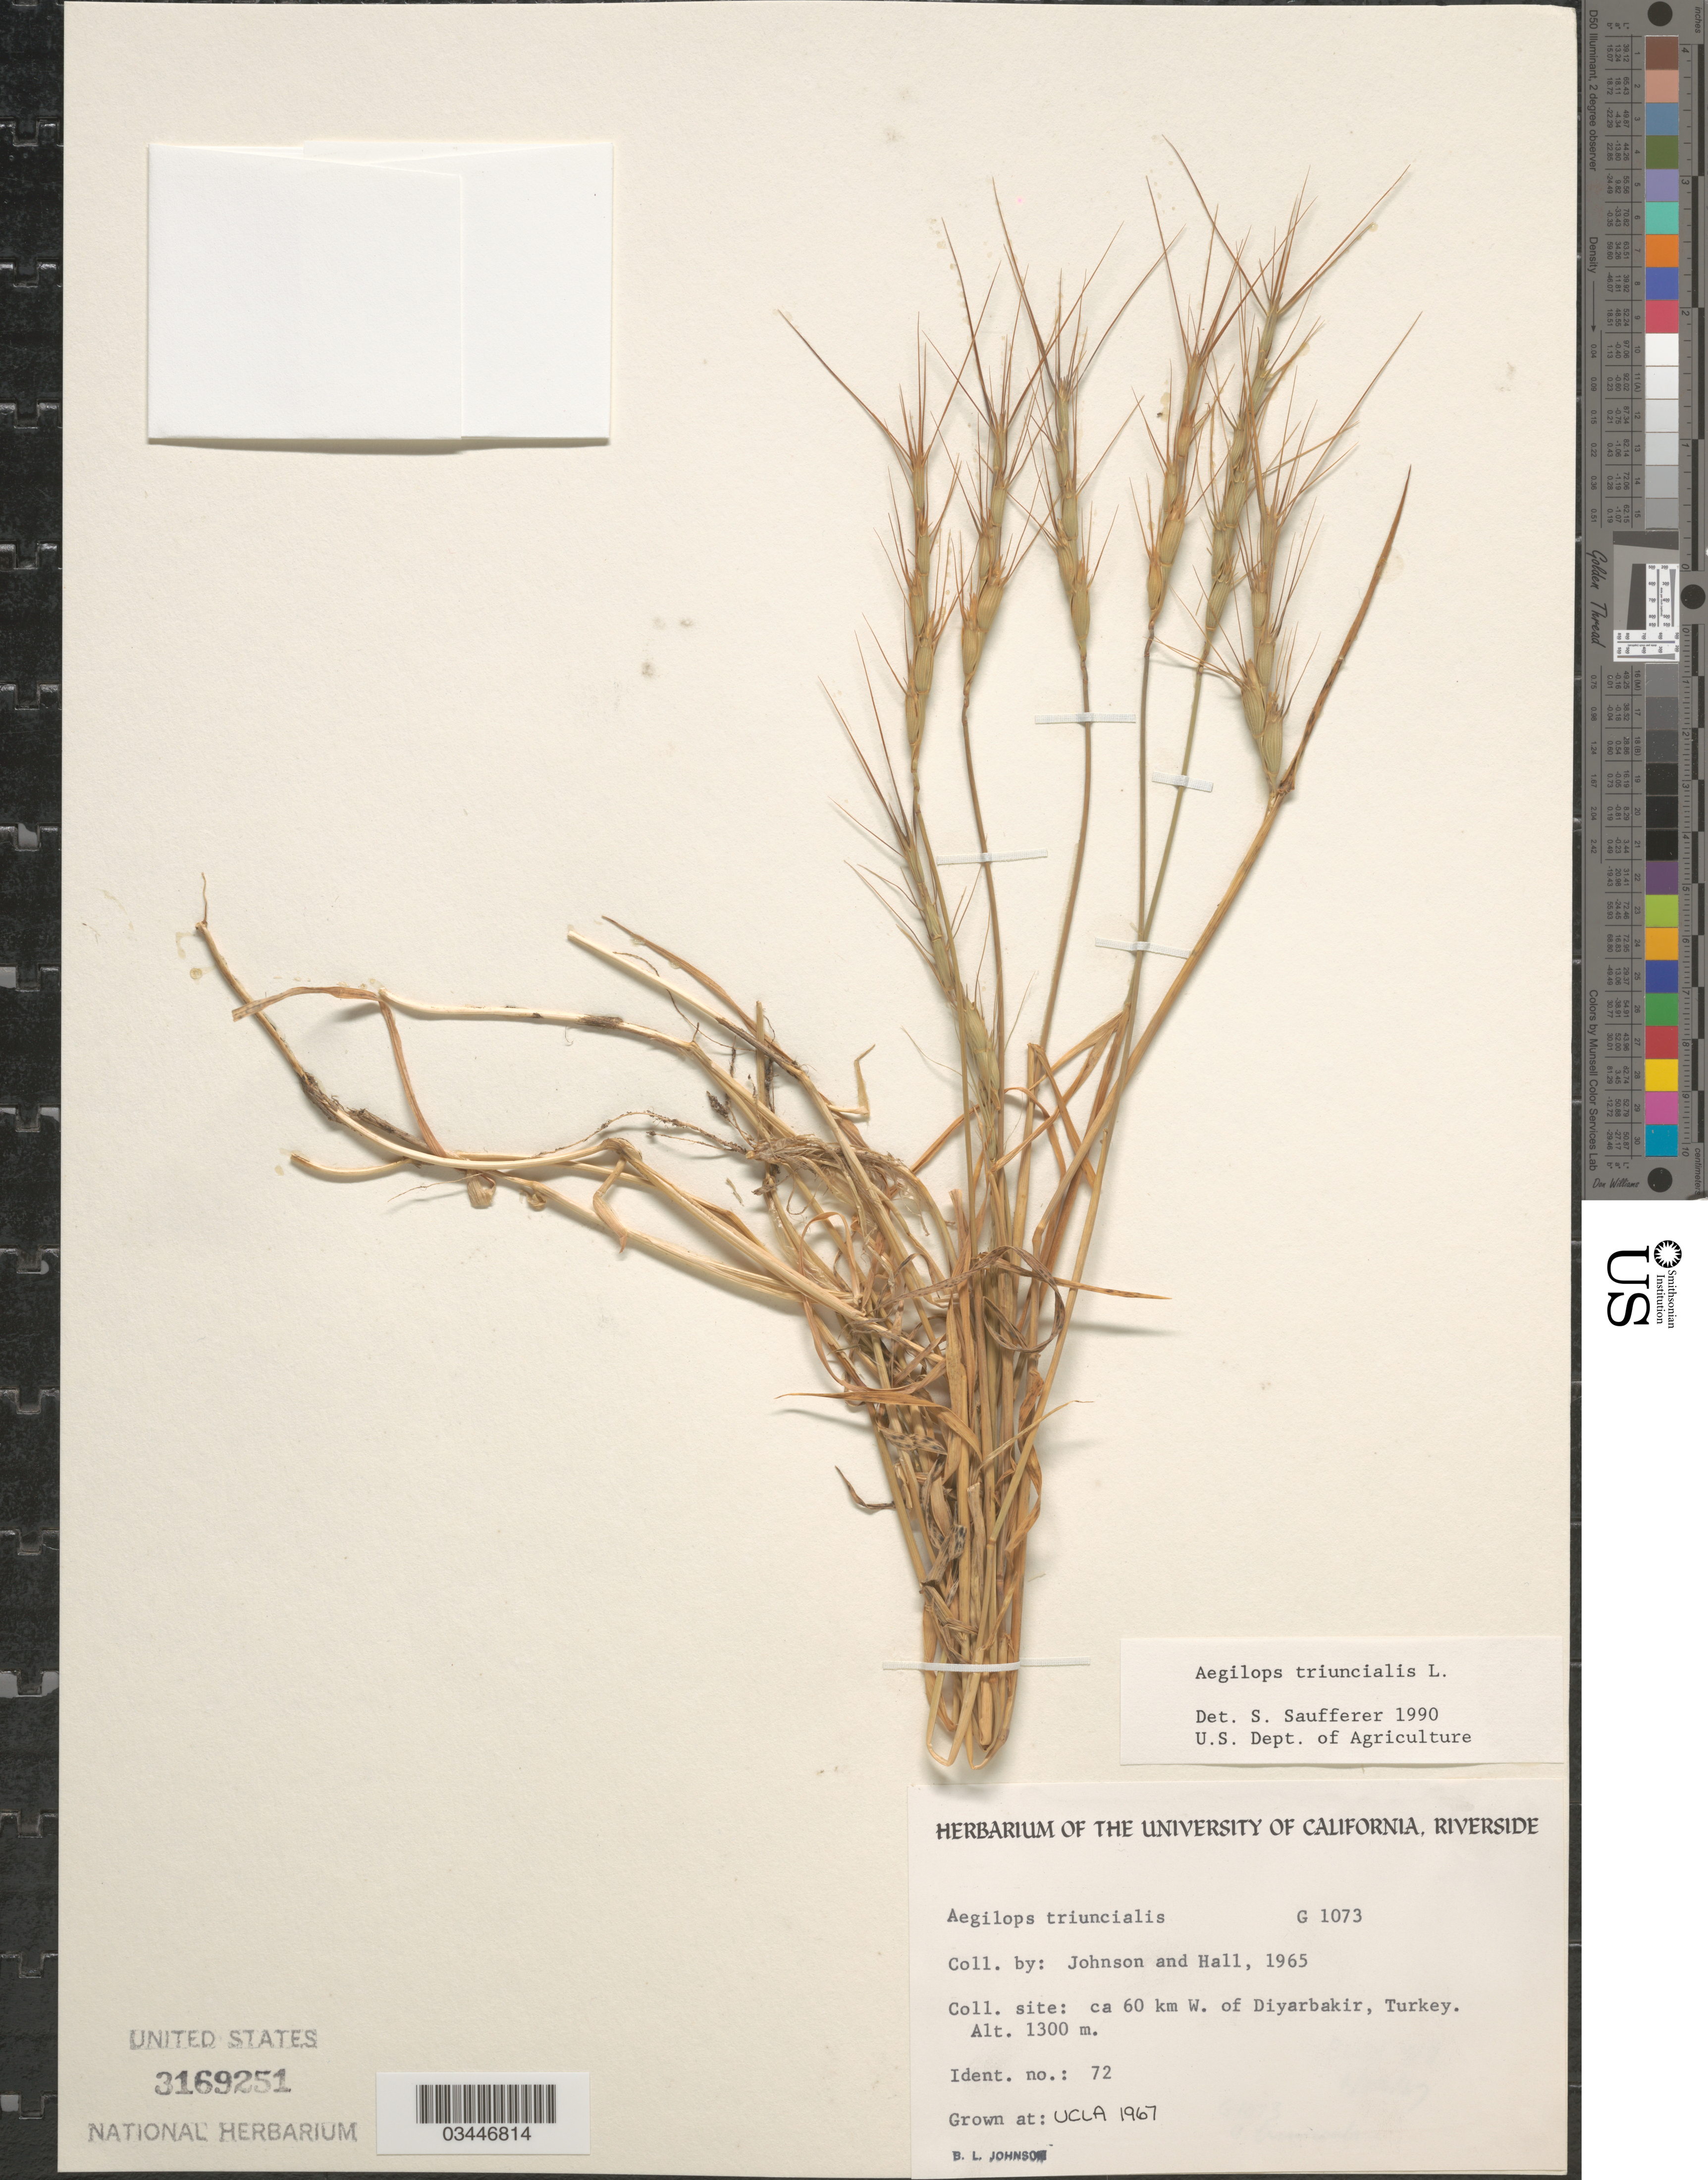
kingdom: Plantae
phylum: Tracheophyta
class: Liliopsida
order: Poales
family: Poaceae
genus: Aegilops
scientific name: Aegilops triuncialis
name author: L.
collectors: B. Johnson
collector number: G1073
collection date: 1967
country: United States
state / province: California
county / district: Los Angeles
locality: UCLA.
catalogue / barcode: US 3169251